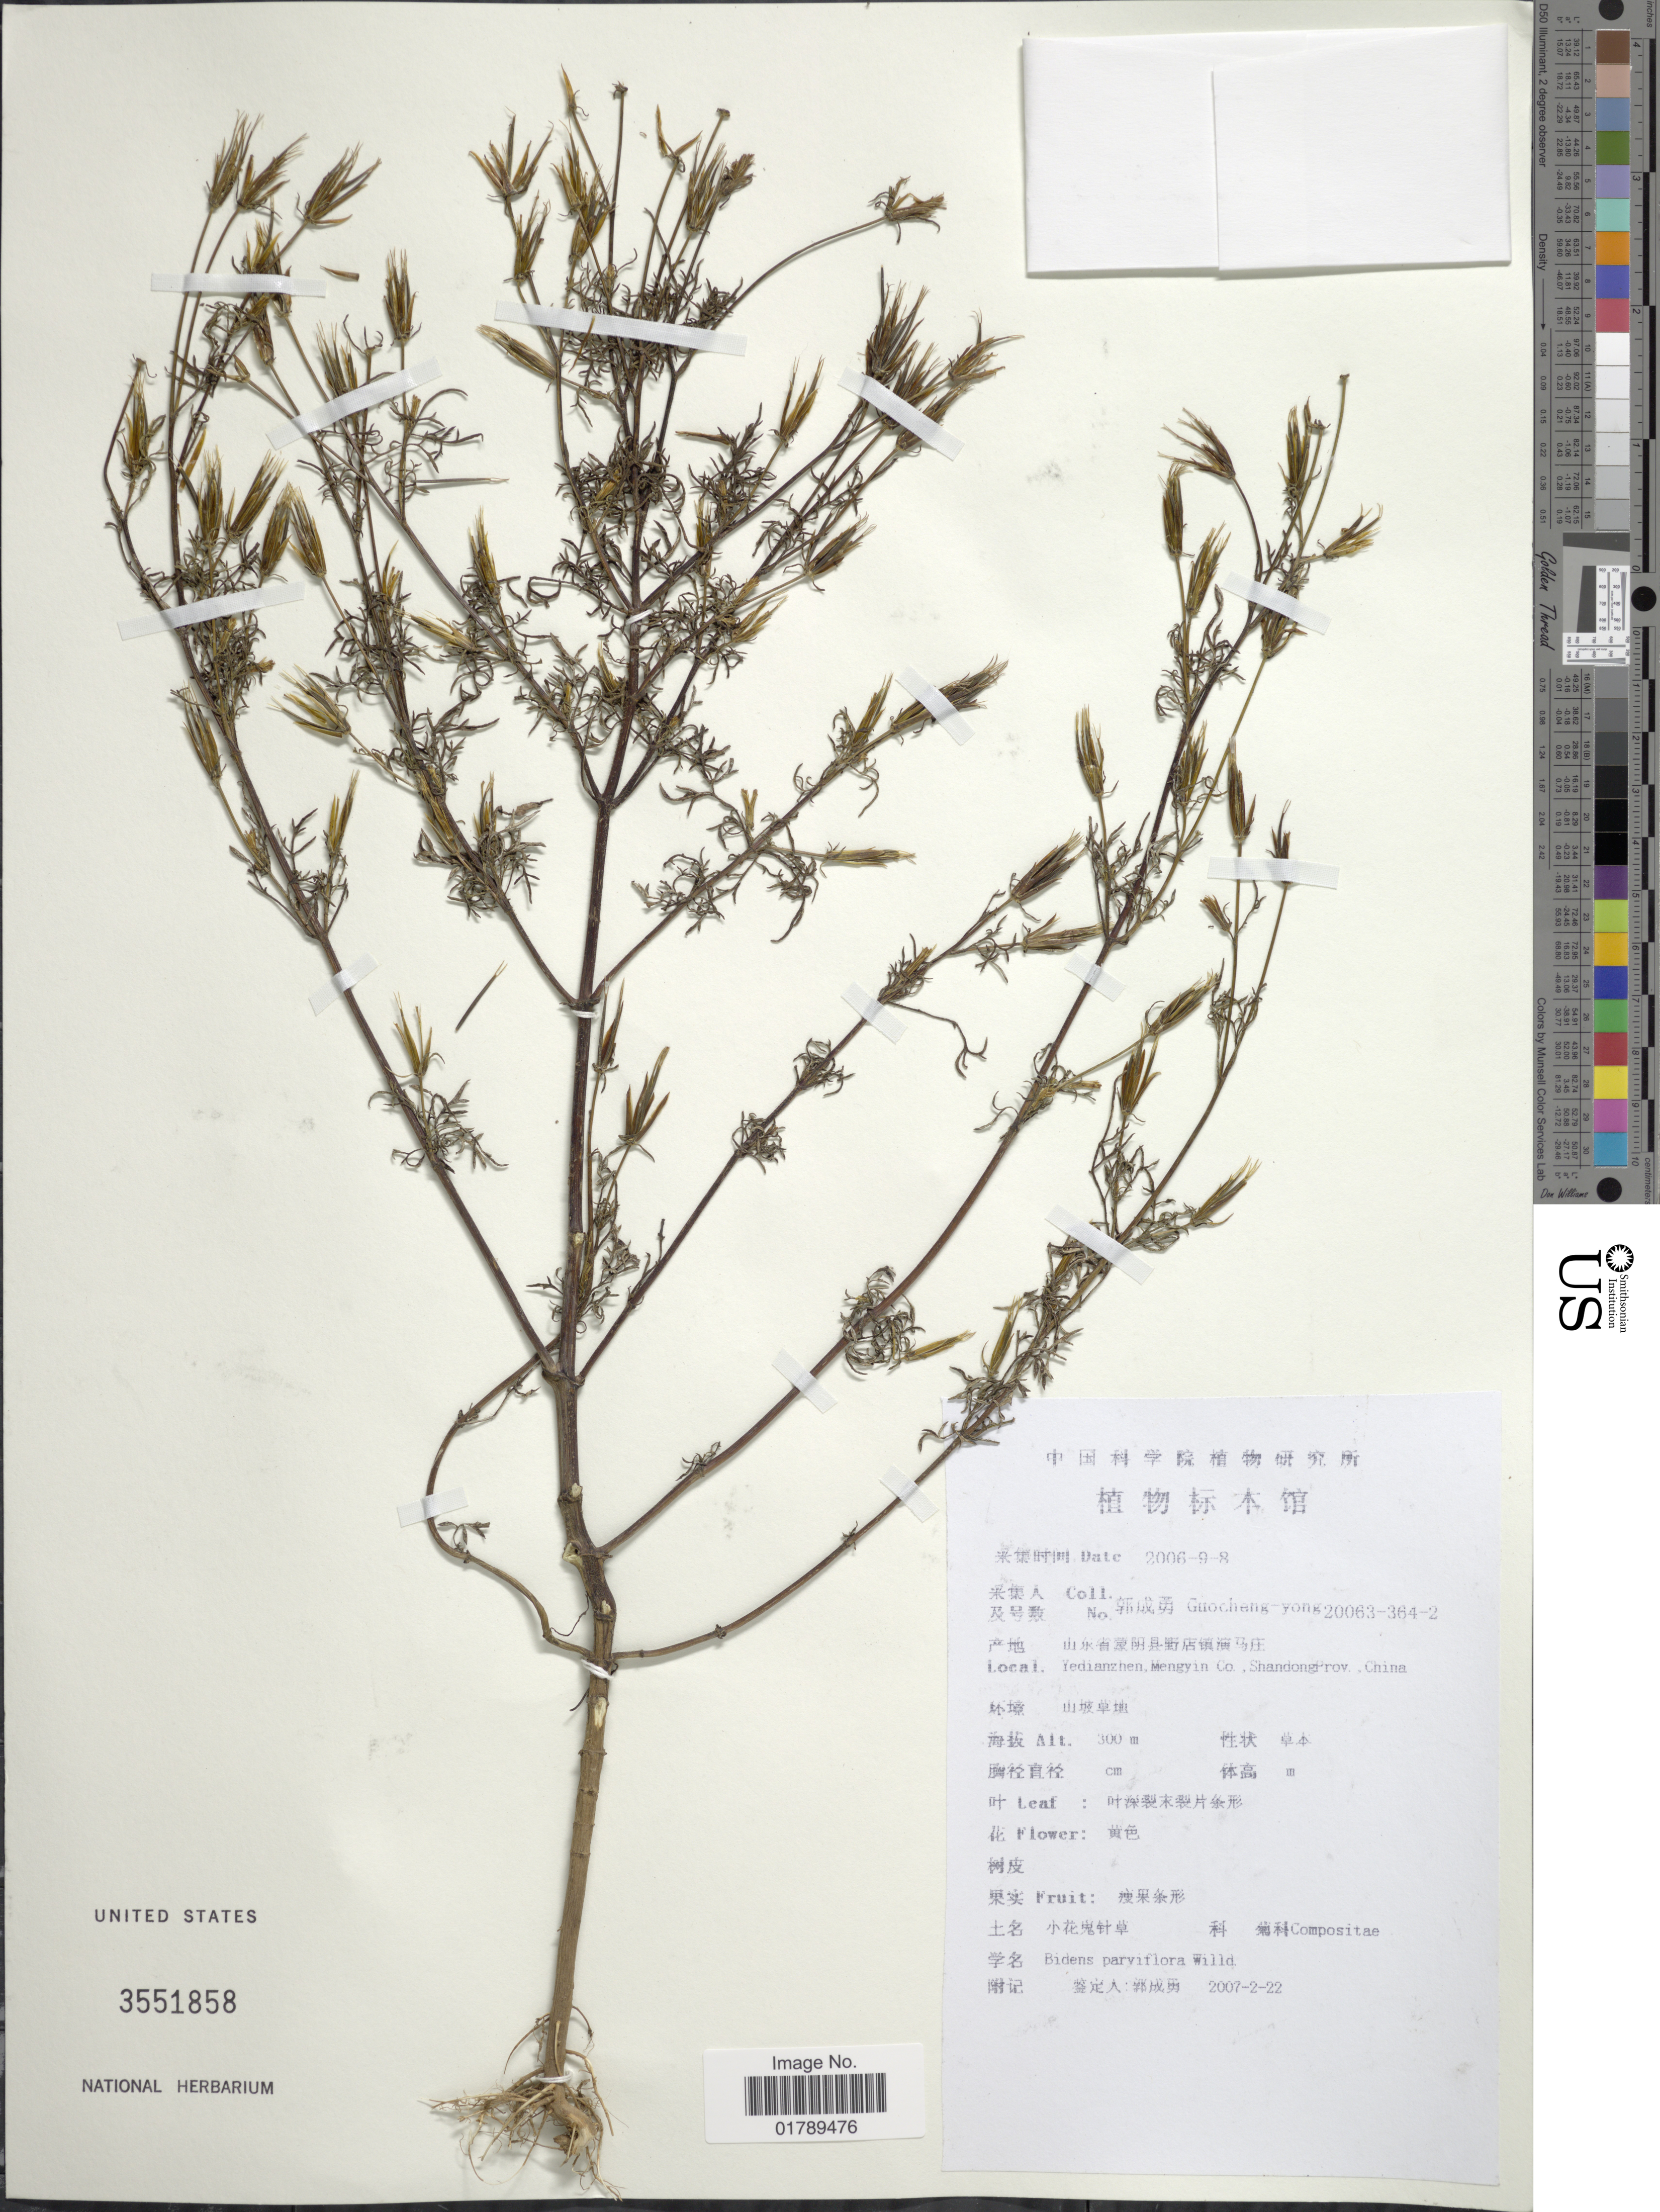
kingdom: Plantae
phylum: Tracheophyta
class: Magnoliopsida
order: Asterales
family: Asteraceae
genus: Bidens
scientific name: Bidens parviflora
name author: Willd.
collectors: Guo cheng-yong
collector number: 20063-364-2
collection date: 2006-09-08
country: China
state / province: Shandong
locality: Yediazhen, Mengyin Co. ShandongProv., China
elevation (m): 300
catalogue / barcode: US 3551858